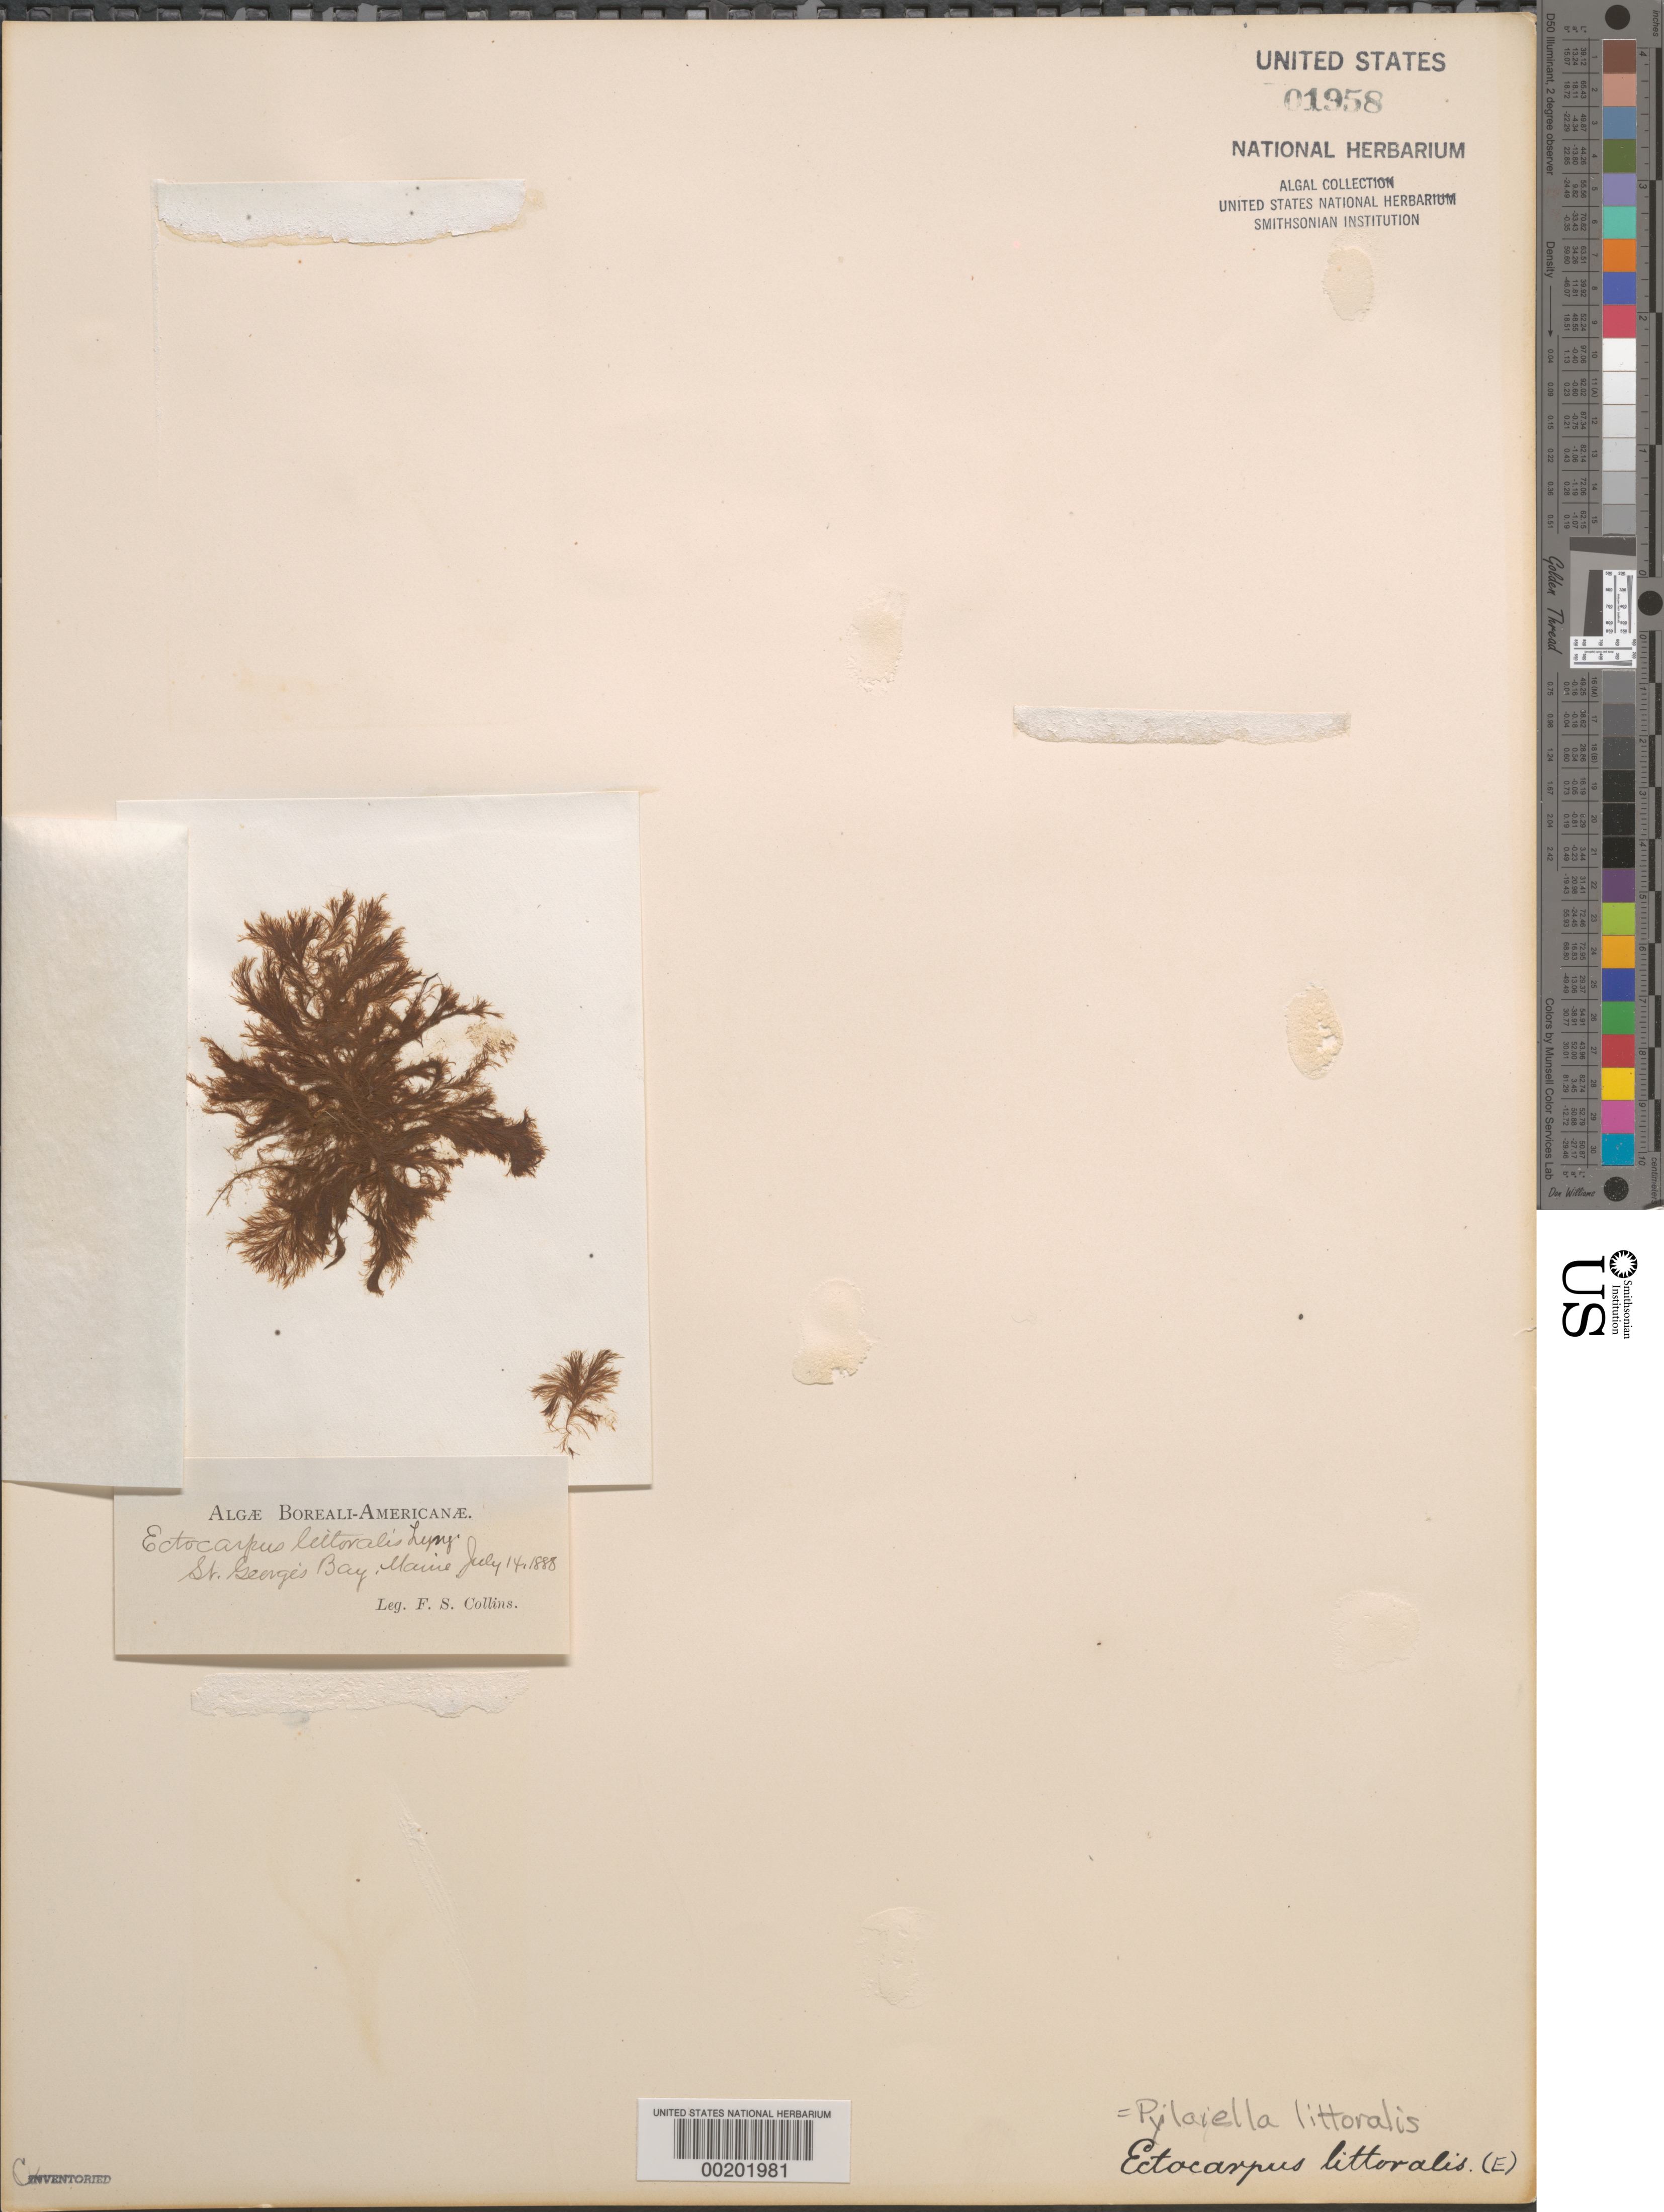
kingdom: Chromista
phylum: Ochrophyta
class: Phaeophyceae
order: Ectocarpales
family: Acinetosporaceae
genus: Pylaiella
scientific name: Pylaiella litoralis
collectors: F. Collins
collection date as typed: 14 Jul 1888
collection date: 1888-07-14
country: United States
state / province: Maine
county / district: Knox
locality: St. George's Bay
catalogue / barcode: US 1958